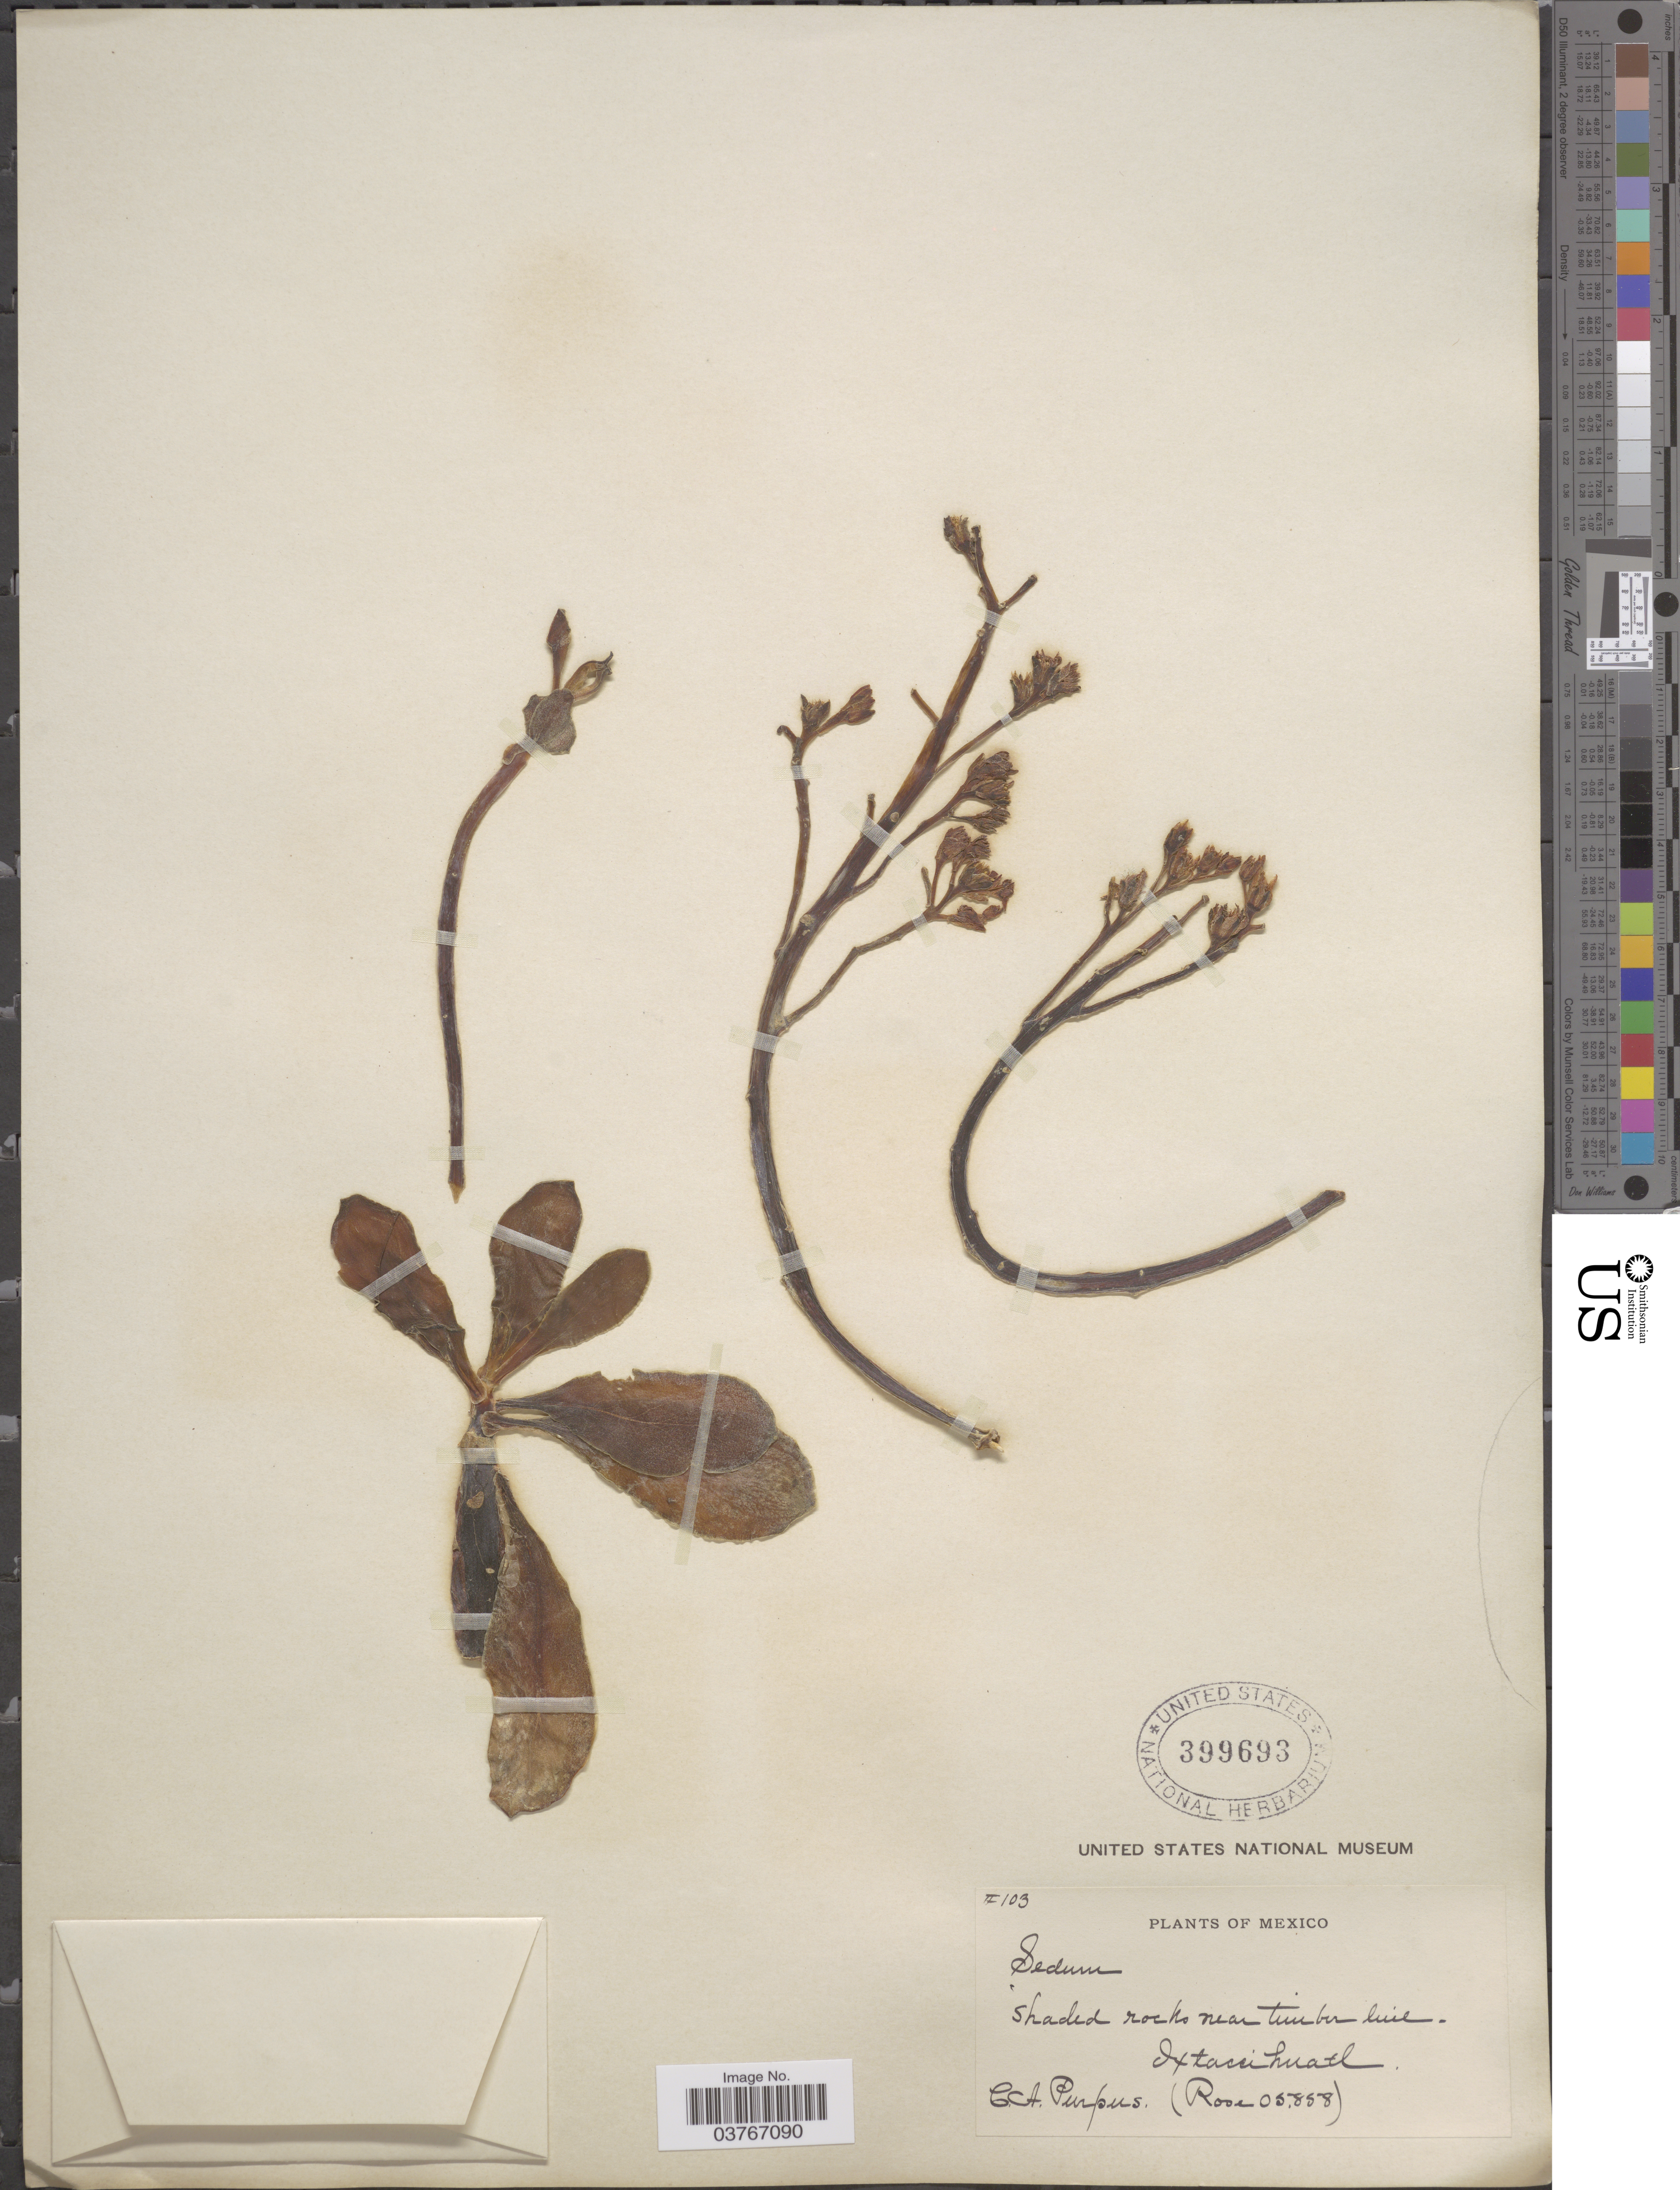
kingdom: Plantae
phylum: Tracheophyta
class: Magnoliopsida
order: Saxifragales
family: Crassulaceae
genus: Sedum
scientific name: Sedum dendroideum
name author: Moc. & Sessé ex DC.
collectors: C. A. Purpus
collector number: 103/Rose05858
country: Mexico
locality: Shaded rocks near timberline. Ixtaccihuatl.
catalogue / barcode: US 399693